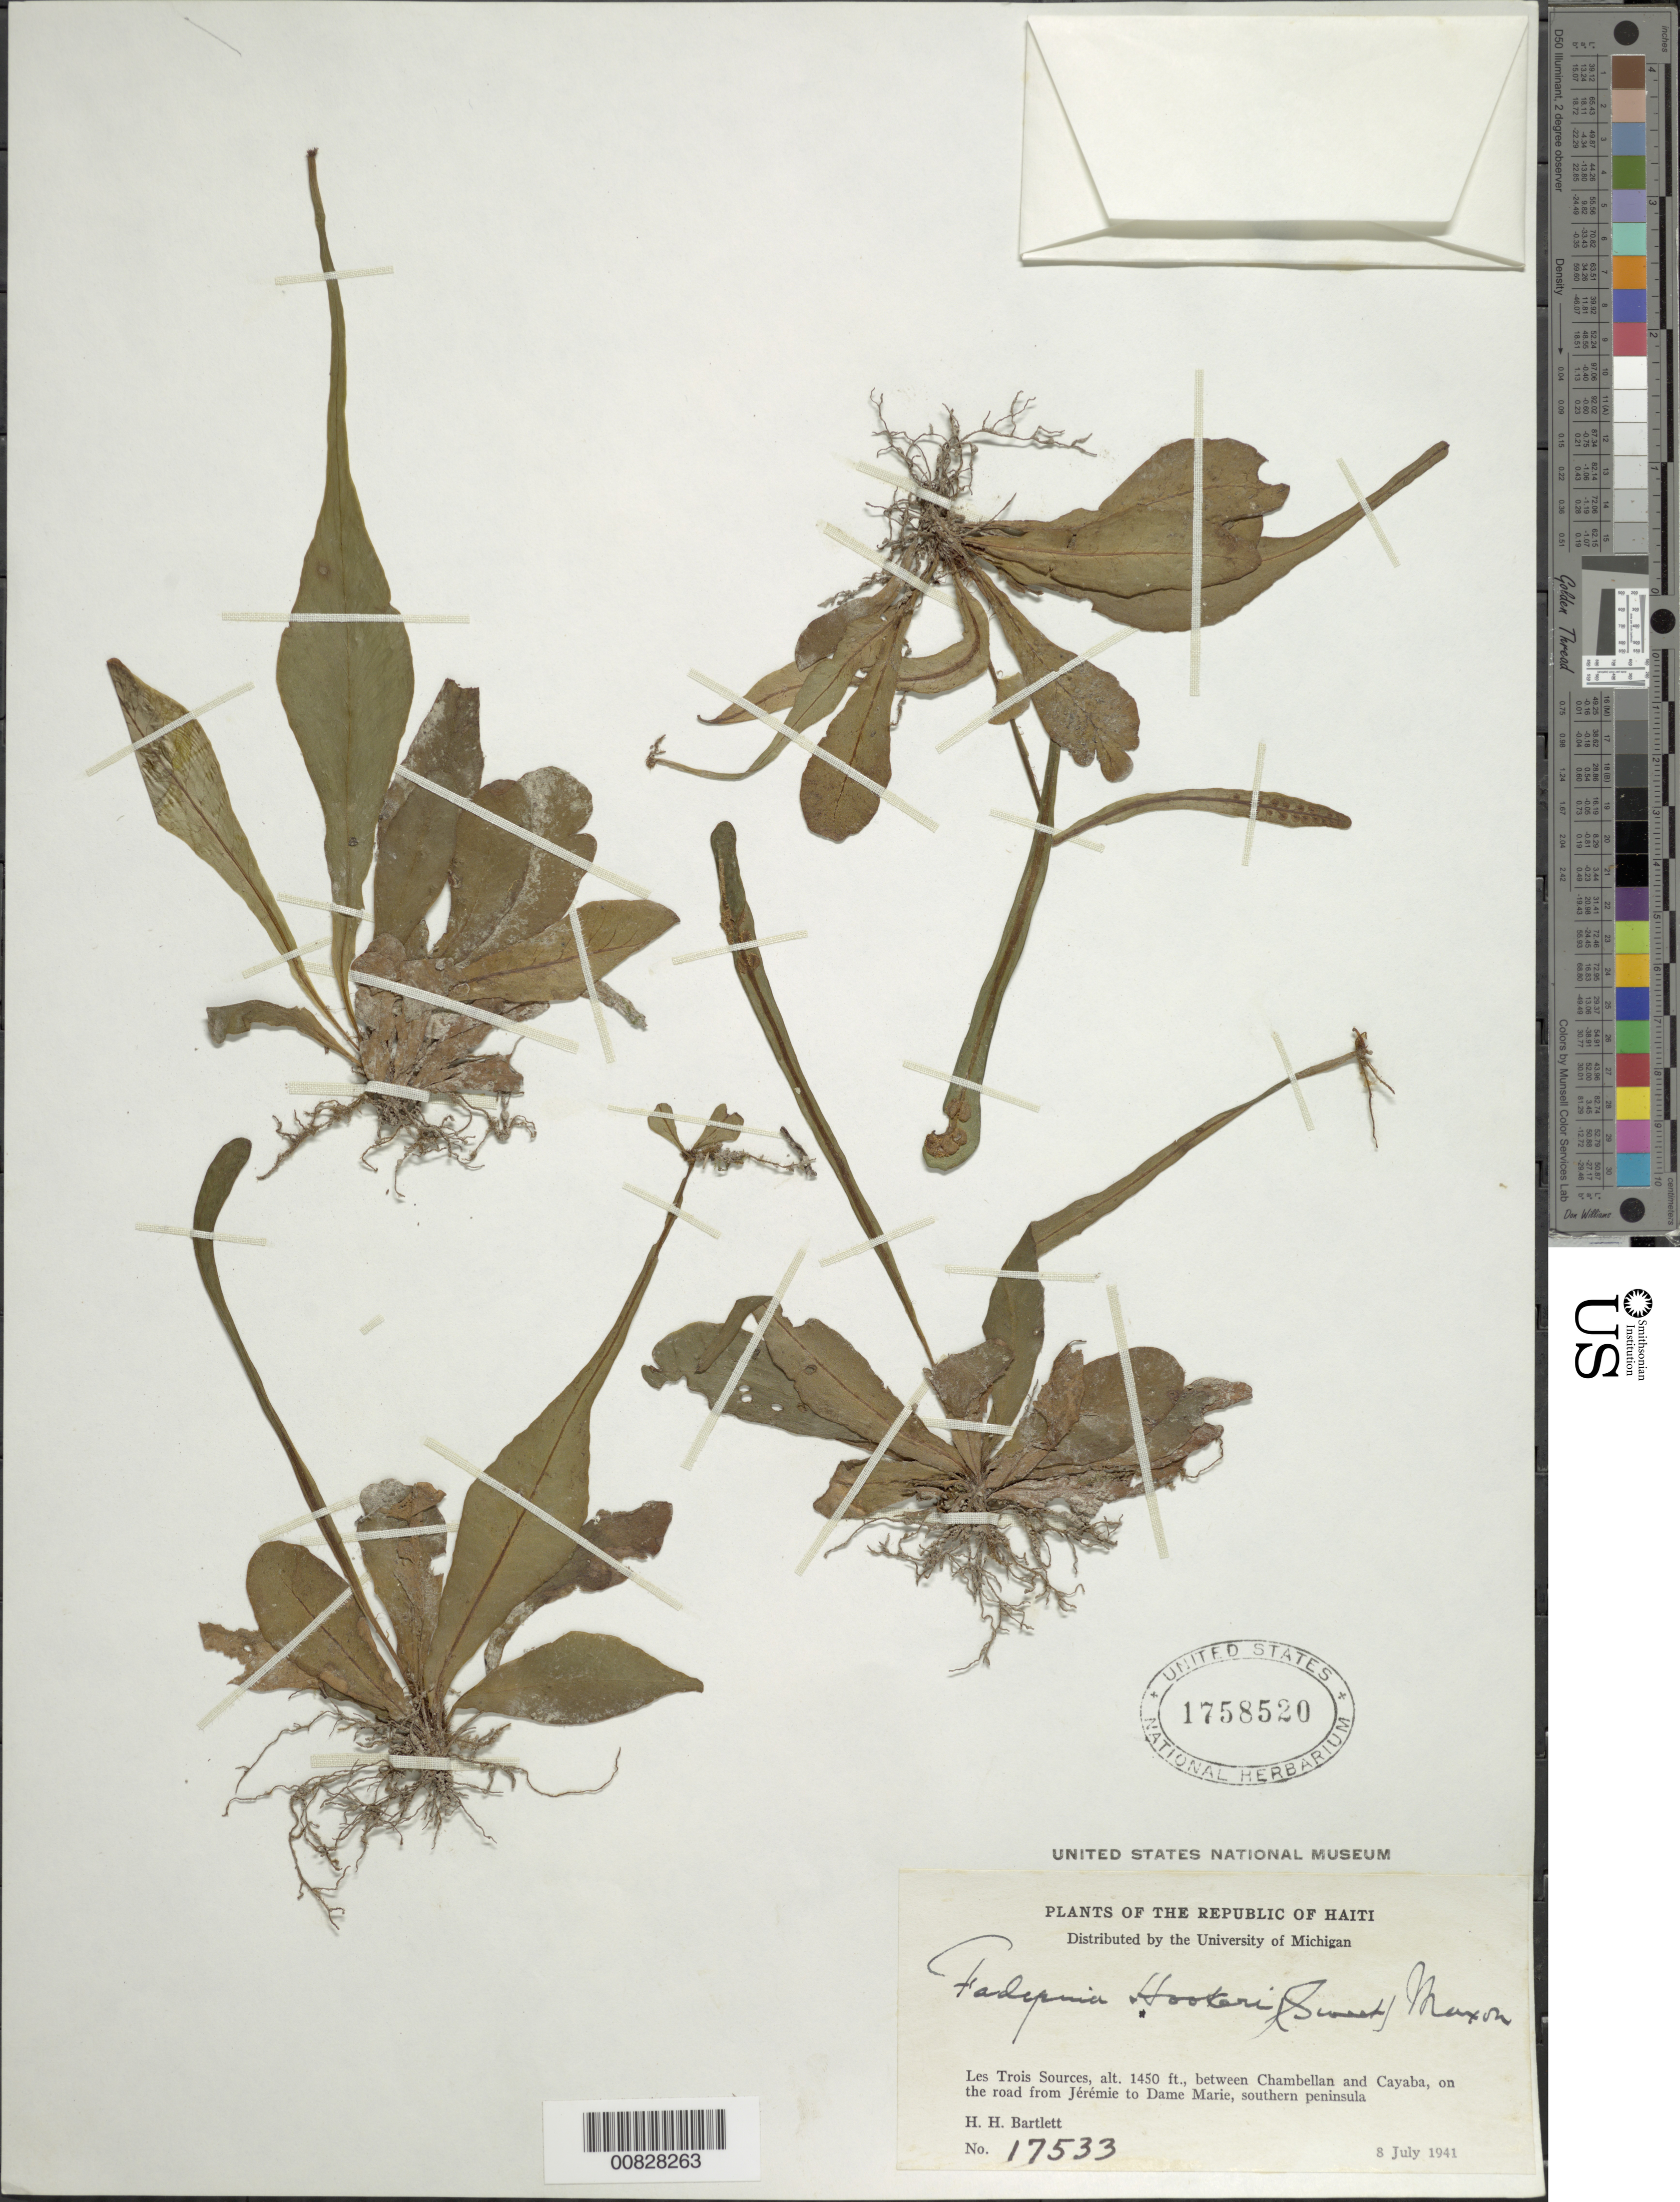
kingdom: Plantae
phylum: Tracheophyta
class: Polypodiopsida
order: Polypodiales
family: Tectariaceae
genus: Tectaria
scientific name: Tectaria hookeri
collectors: H. H. Bartlett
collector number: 17533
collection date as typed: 08 Jul 1941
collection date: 1941-07-08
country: Haiti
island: Hispaniola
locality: Les Trois Sources, between Chambellan and Cayaba, road from Jérémie to Dame Marie, southern peninsula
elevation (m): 442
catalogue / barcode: US 1758520